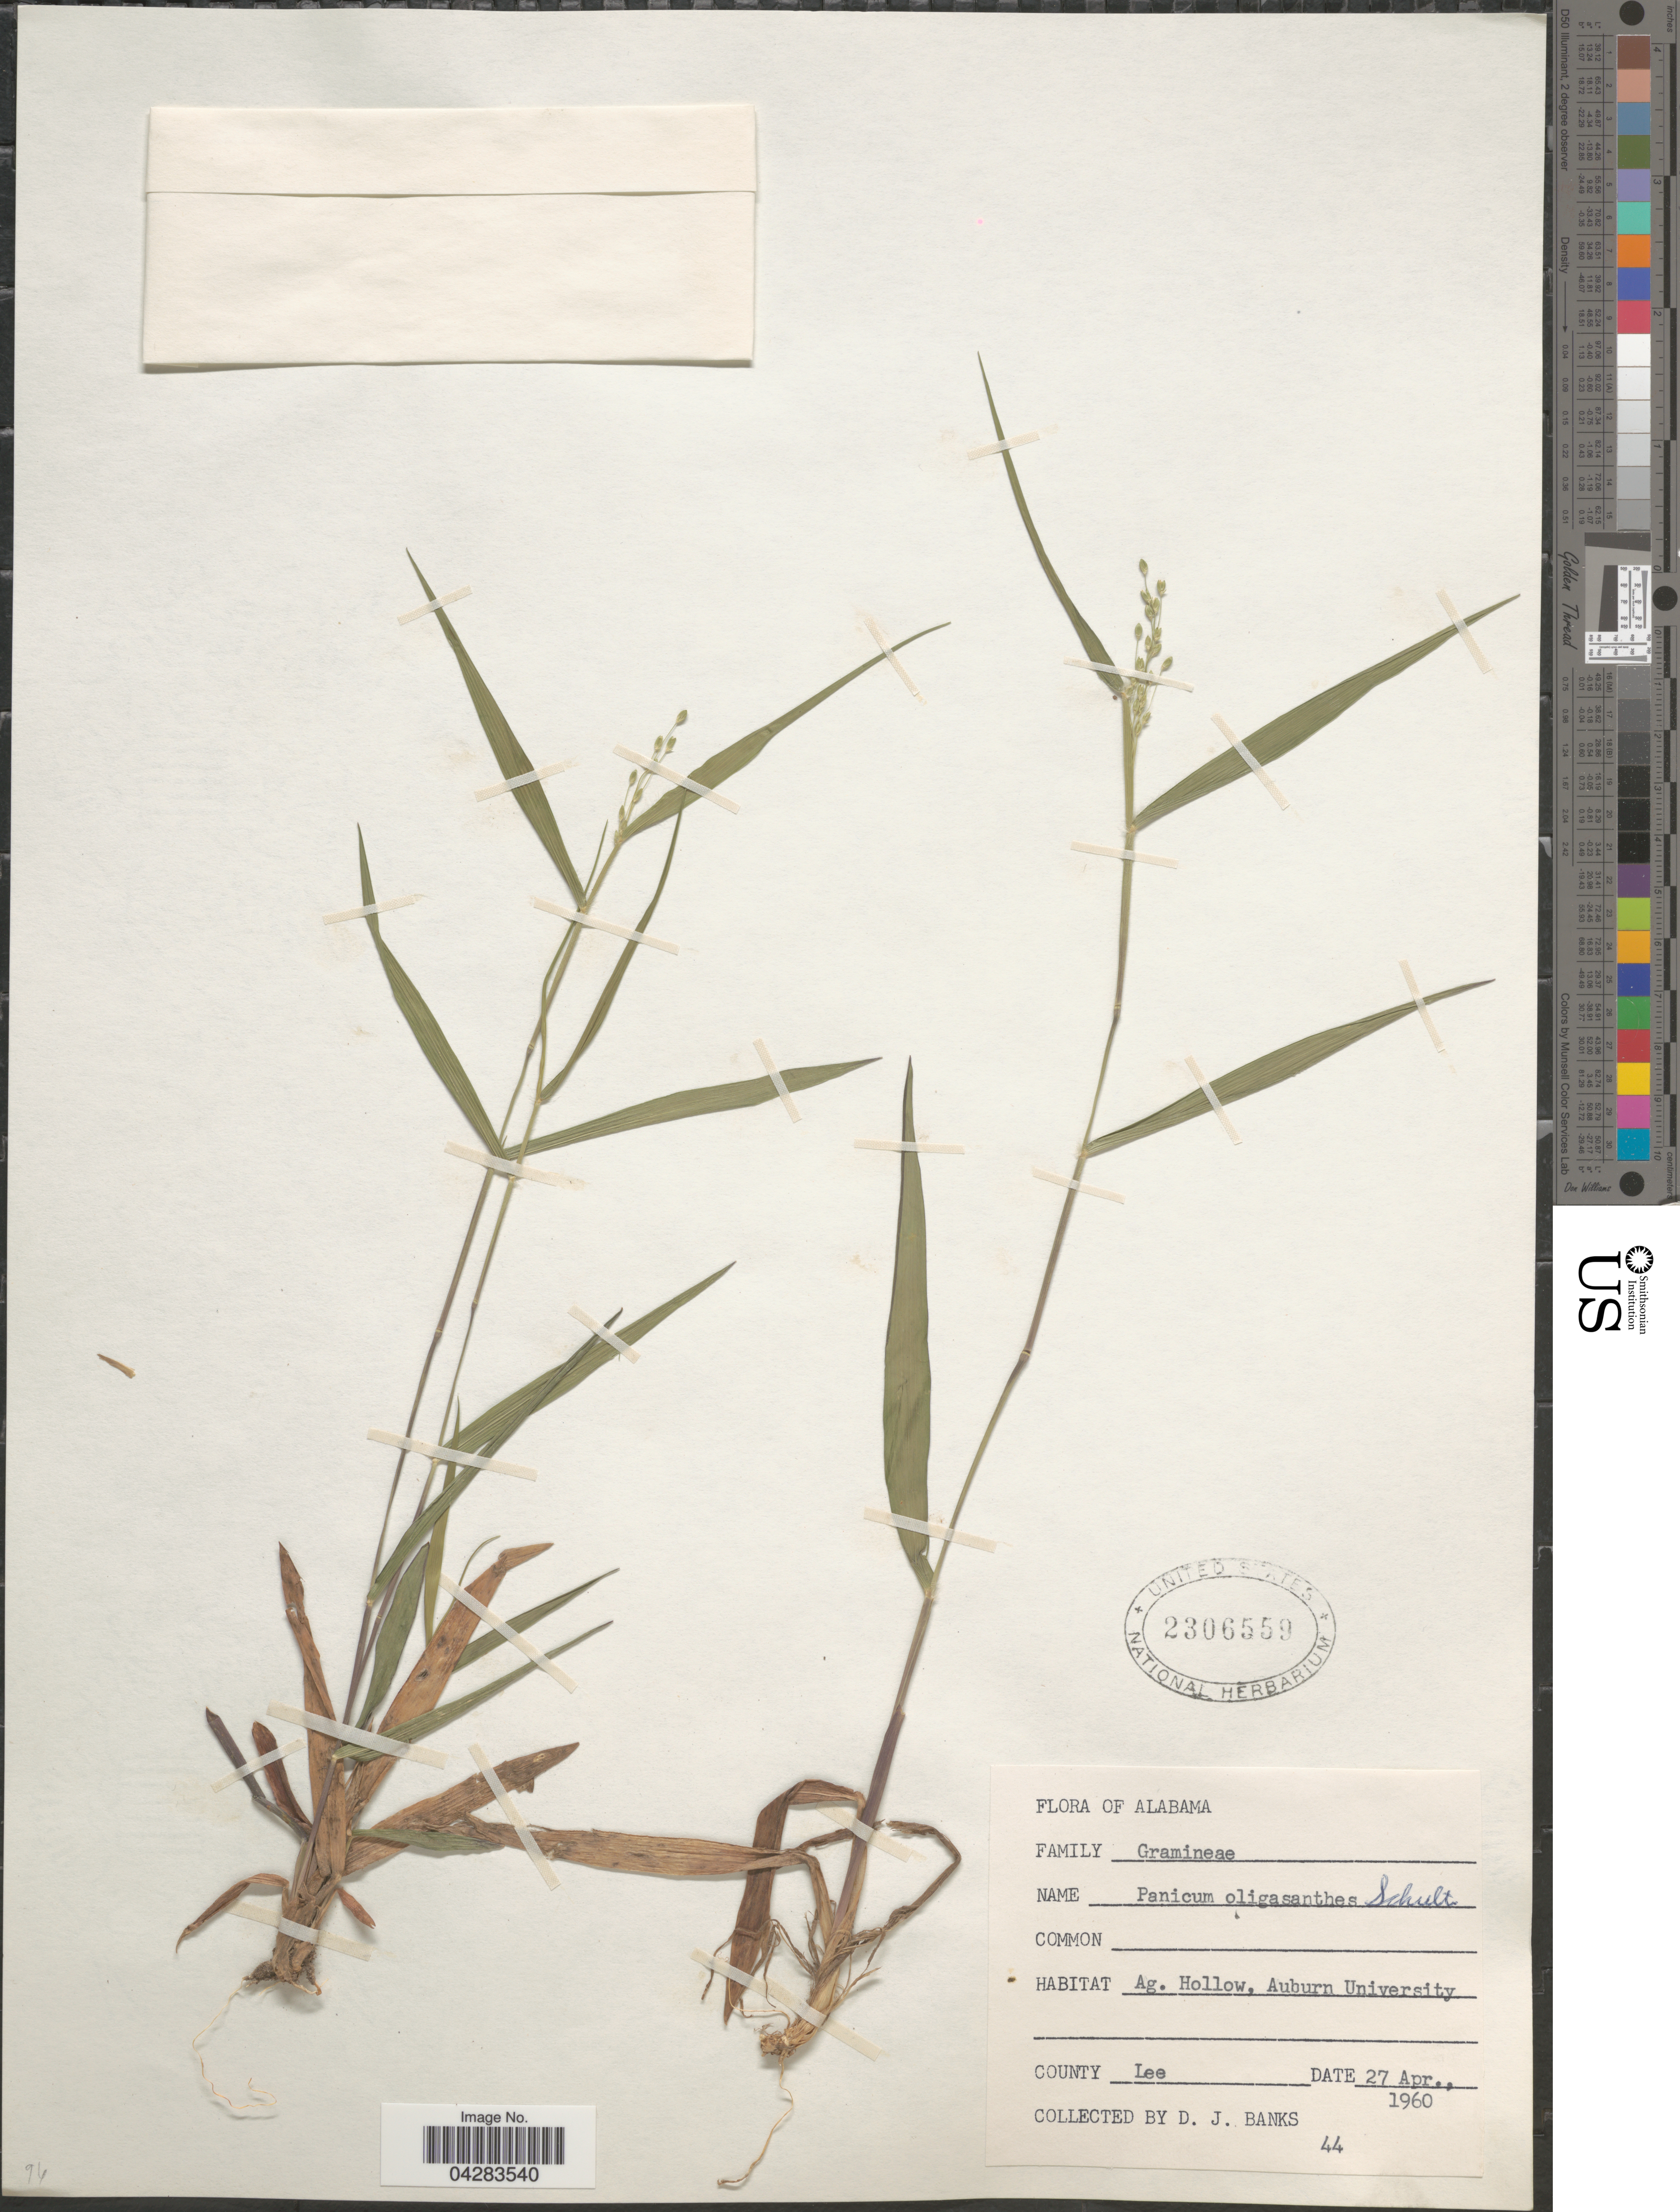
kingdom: Plantae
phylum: Tracheophyta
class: Liliopsida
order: Poales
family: Poaceae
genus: Dichanthelium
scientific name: Dichanthelium oligosanthes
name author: (Schult.) Gould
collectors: D. J. Banks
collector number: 44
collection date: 1960-04-27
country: United States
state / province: Alabama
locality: Ag. Hollow, Auburn University. County Lee.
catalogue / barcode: US 2306559